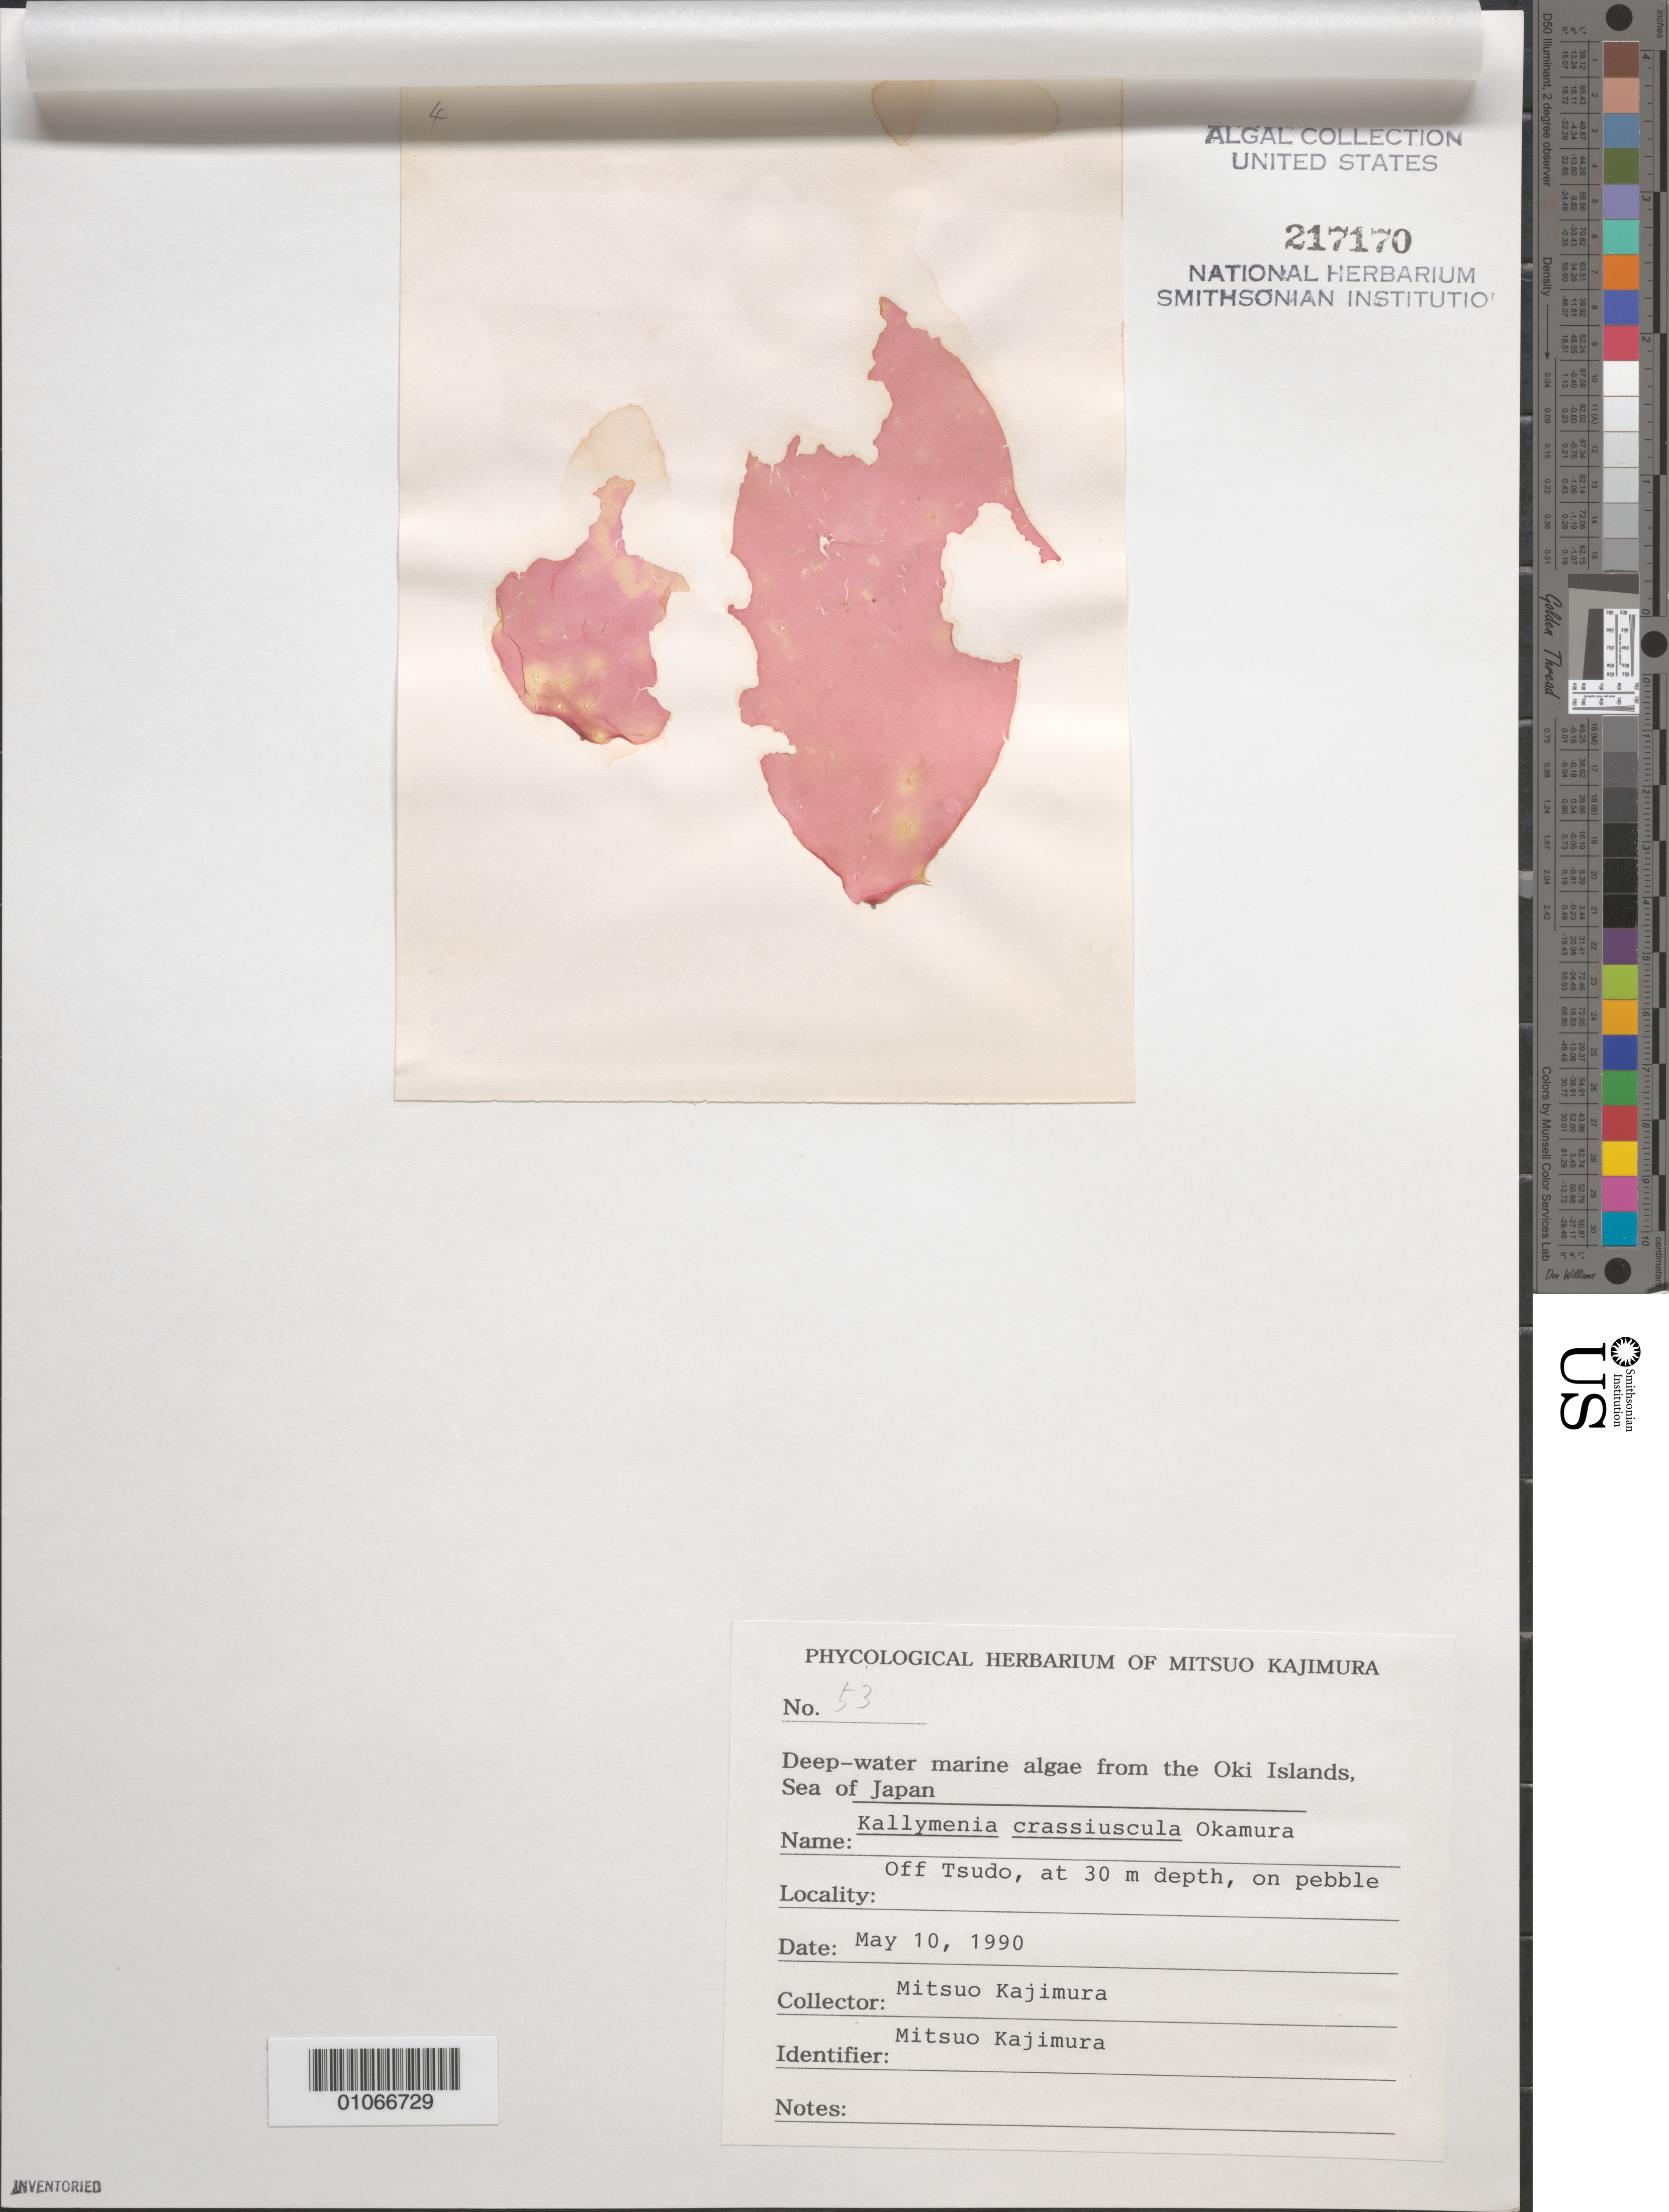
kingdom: Plantae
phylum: Rhodophyta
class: Florideophyceae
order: Gigartinales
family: Kallymeniaceae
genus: Kallymenia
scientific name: Kallymenia crassiuscula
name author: Okamura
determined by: Kajimura, Mitsuo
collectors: M. Kajimura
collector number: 53 & specimen 4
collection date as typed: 10 May 1990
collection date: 1990-05-10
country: Japan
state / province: Simane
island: Oki Is.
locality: Off Tsudo [village], Sea of Japan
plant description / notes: Phycologial Herbarium of Mitsuo Kajimura, Deep-water marine algae from the Oki Islands, Sea of Japan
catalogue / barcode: US 217170